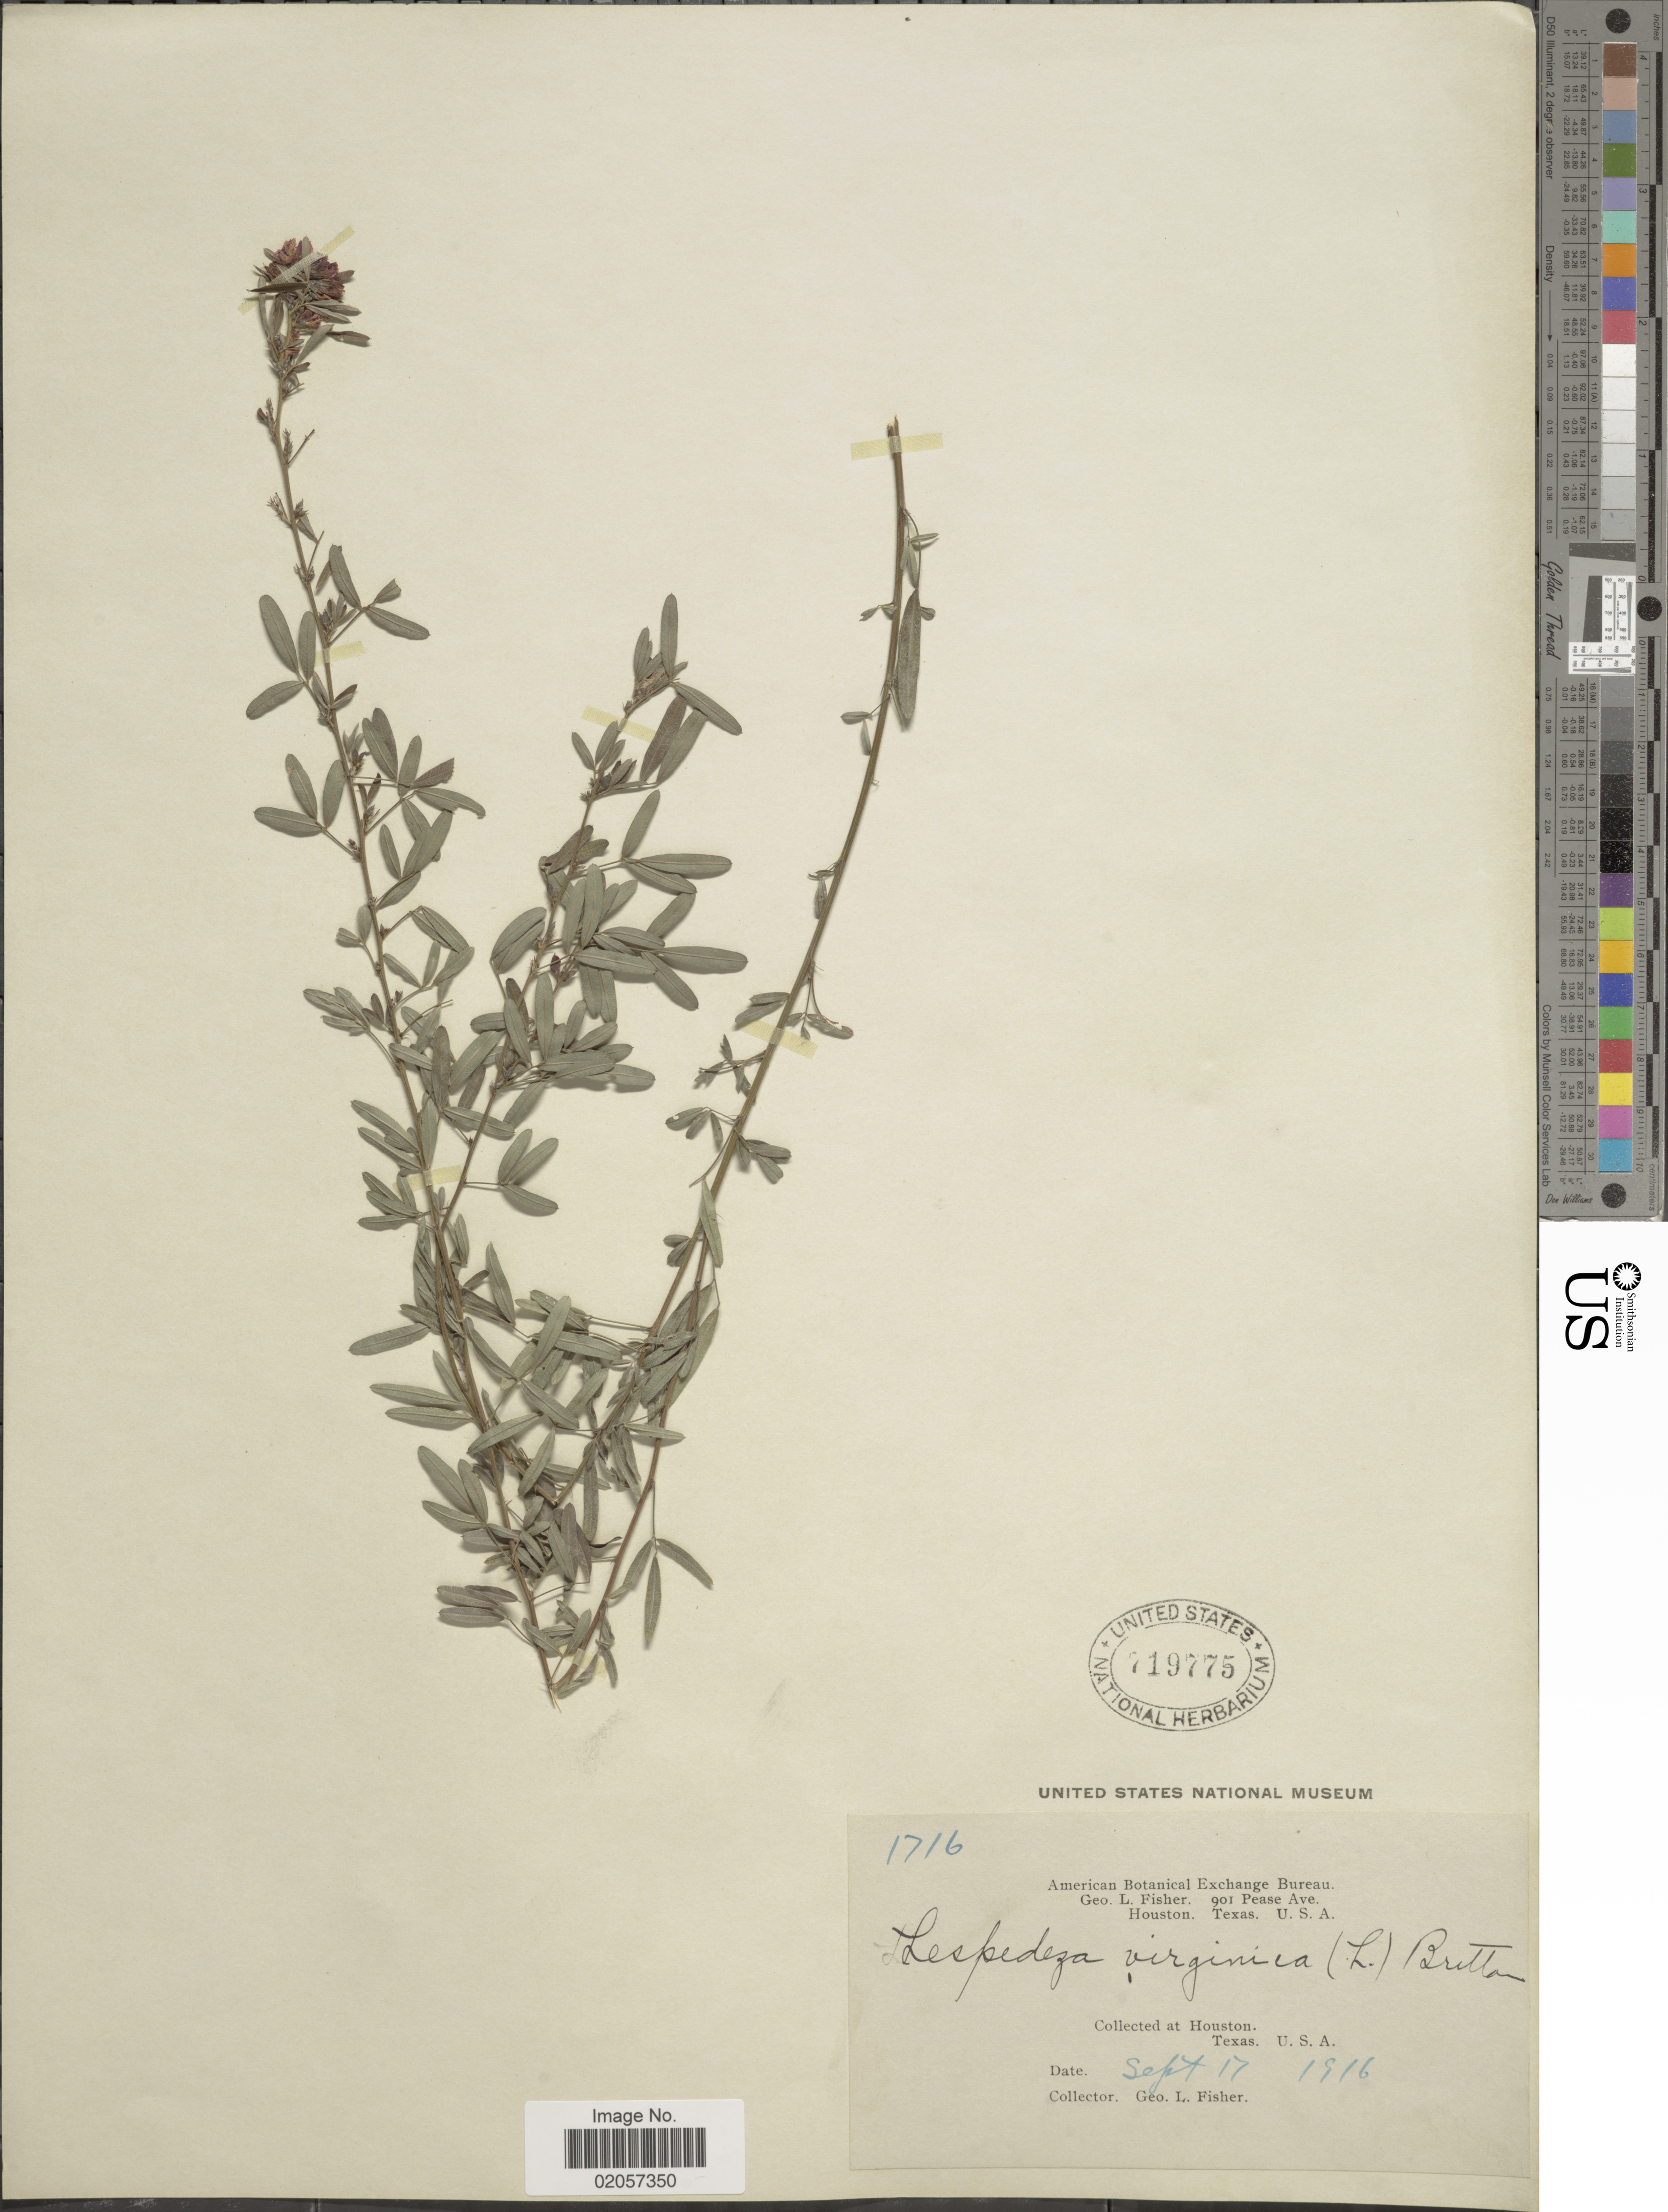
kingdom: Plantae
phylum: Tracheophyta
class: Magnoliopsida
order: Fabales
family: Fabaceae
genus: Lespedeza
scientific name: Lespedeza virginica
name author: (L.) Britton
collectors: G. L. Fisher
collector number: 1716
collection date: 1916-09-17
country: United States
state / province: Texas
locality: Houston, Texas, U.S.A.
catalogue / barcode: US 719775